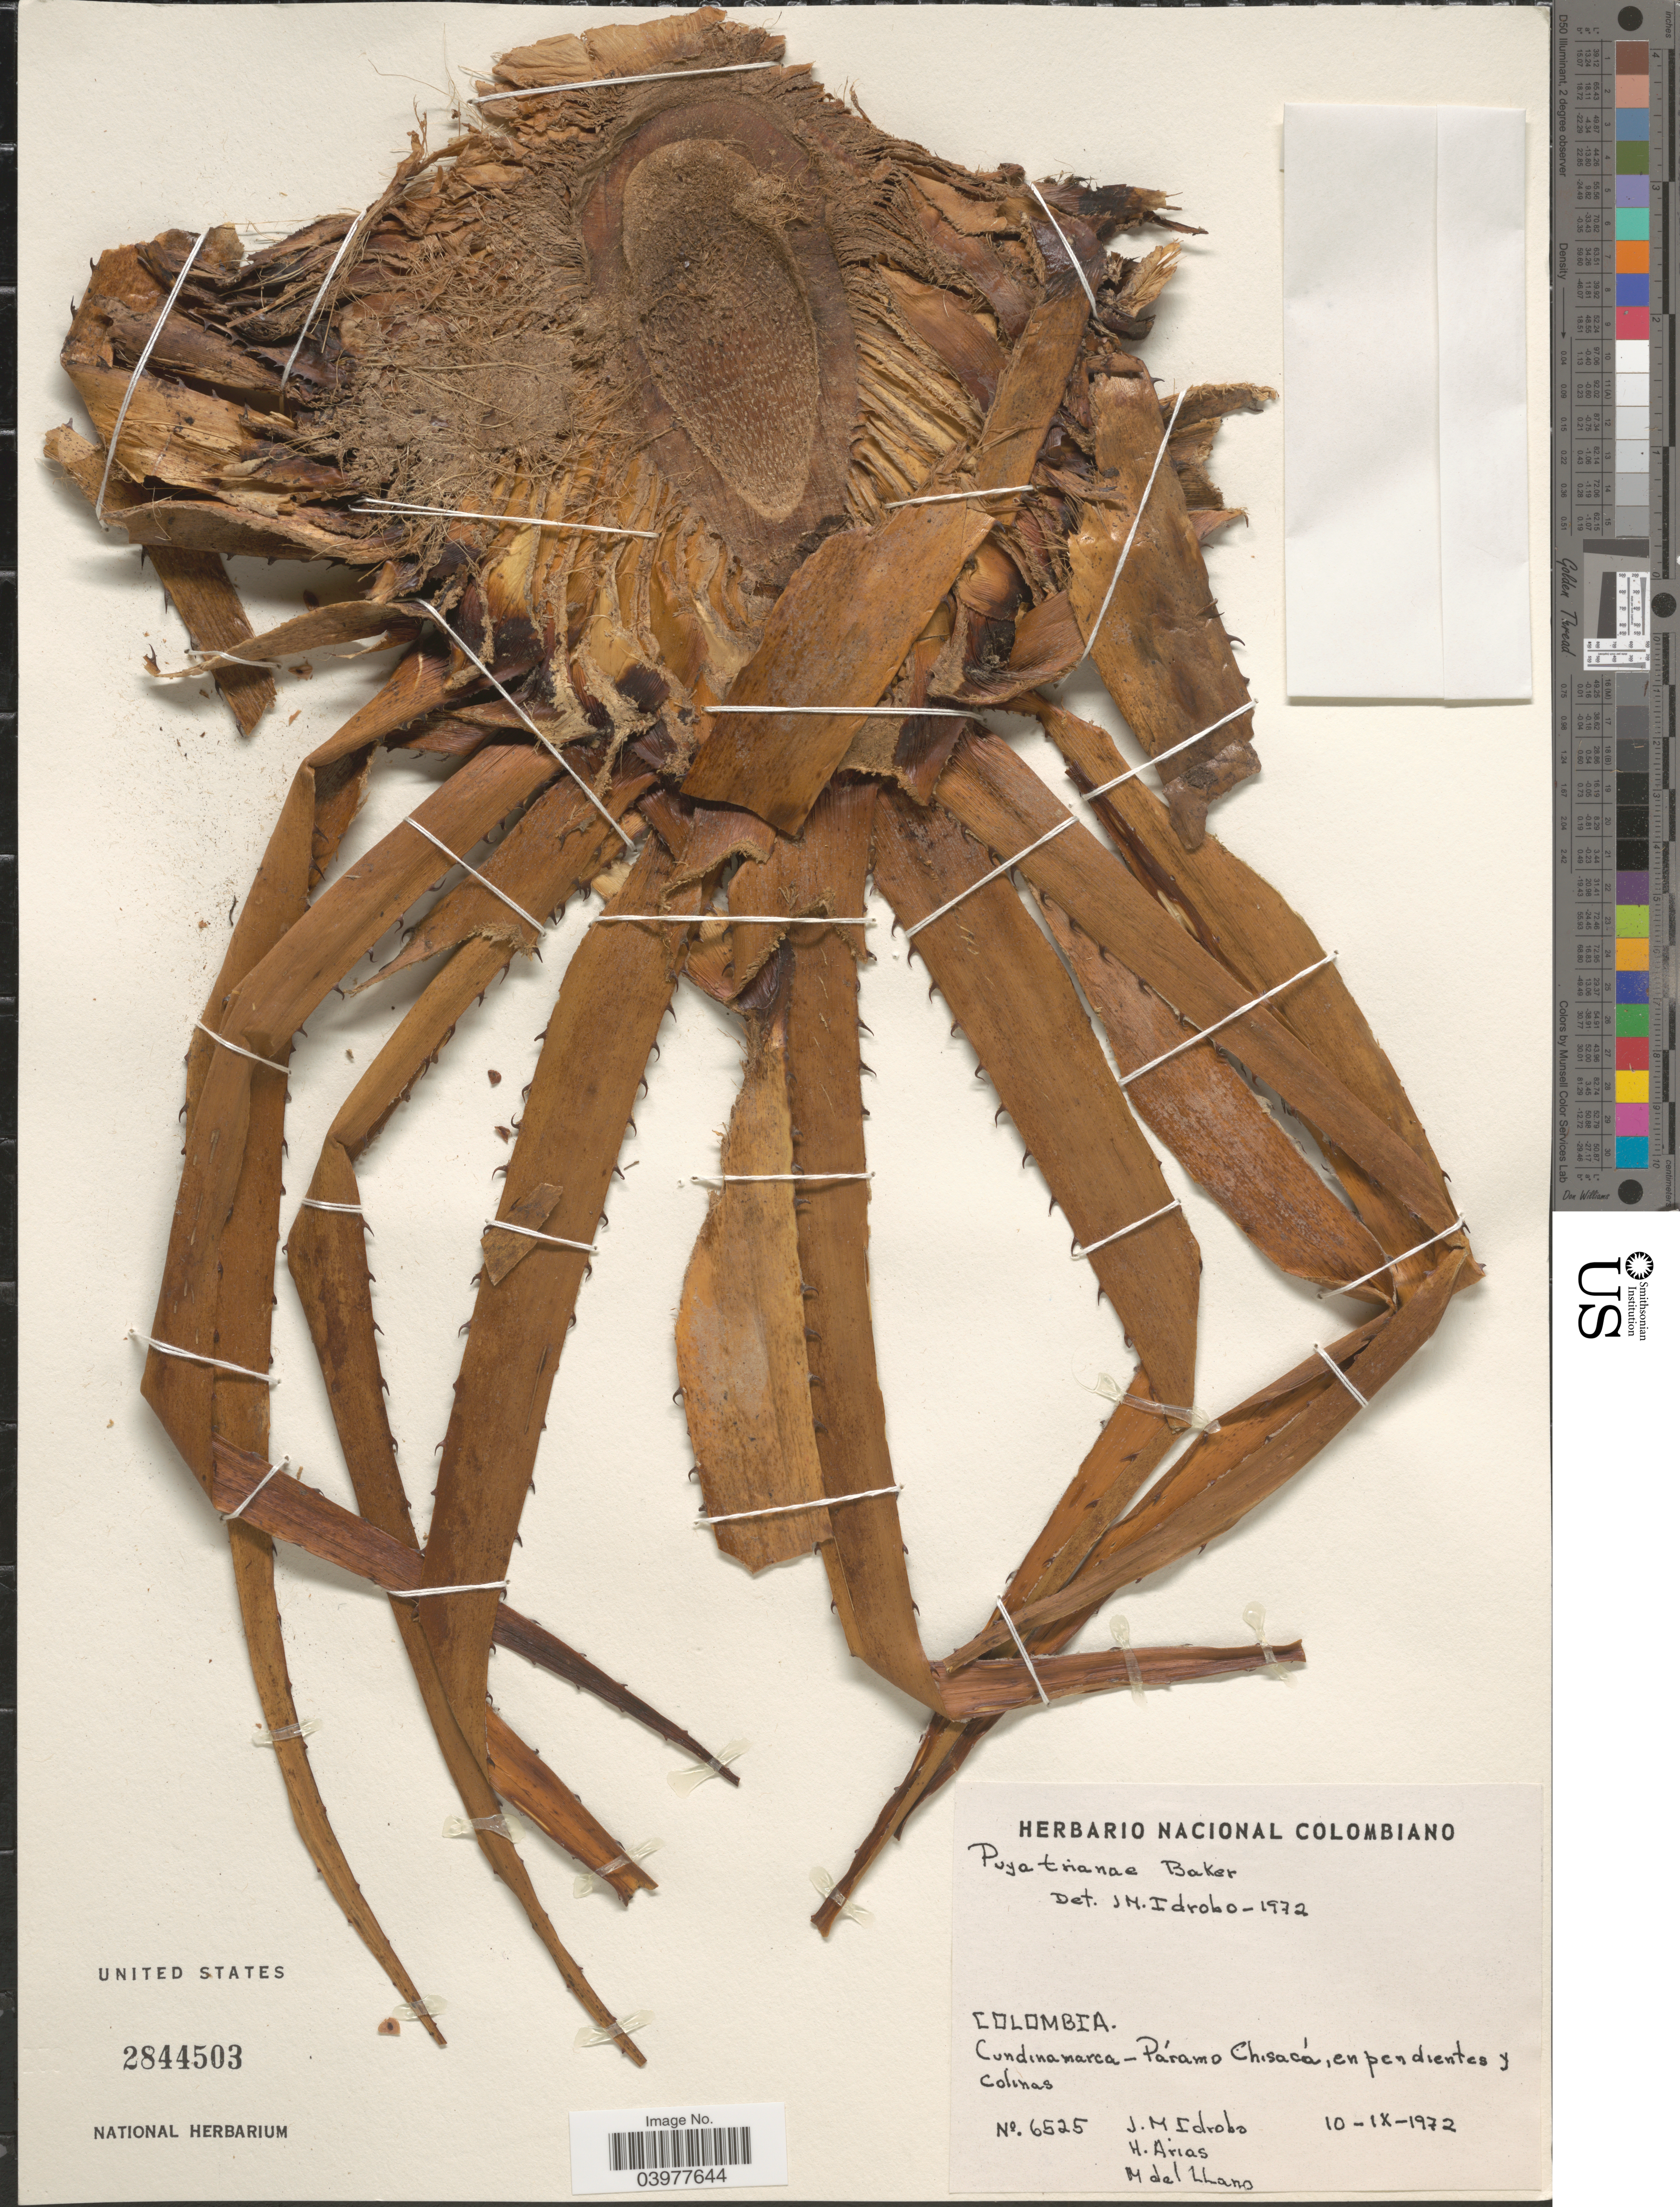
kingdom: Plantae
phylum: Tracheophyta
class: Liliopsida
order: Poales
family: Bromeliaceae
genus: Puya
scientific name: Puya trianae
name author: Baker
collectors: J. M. Idrobo, H. Arias & M. d. Llano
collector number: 6525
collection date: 1972-09-10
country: Colombia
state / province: Cundinamarca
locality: Páramo Chisacá, en pendientes y colinas.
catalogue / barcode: US 2844503